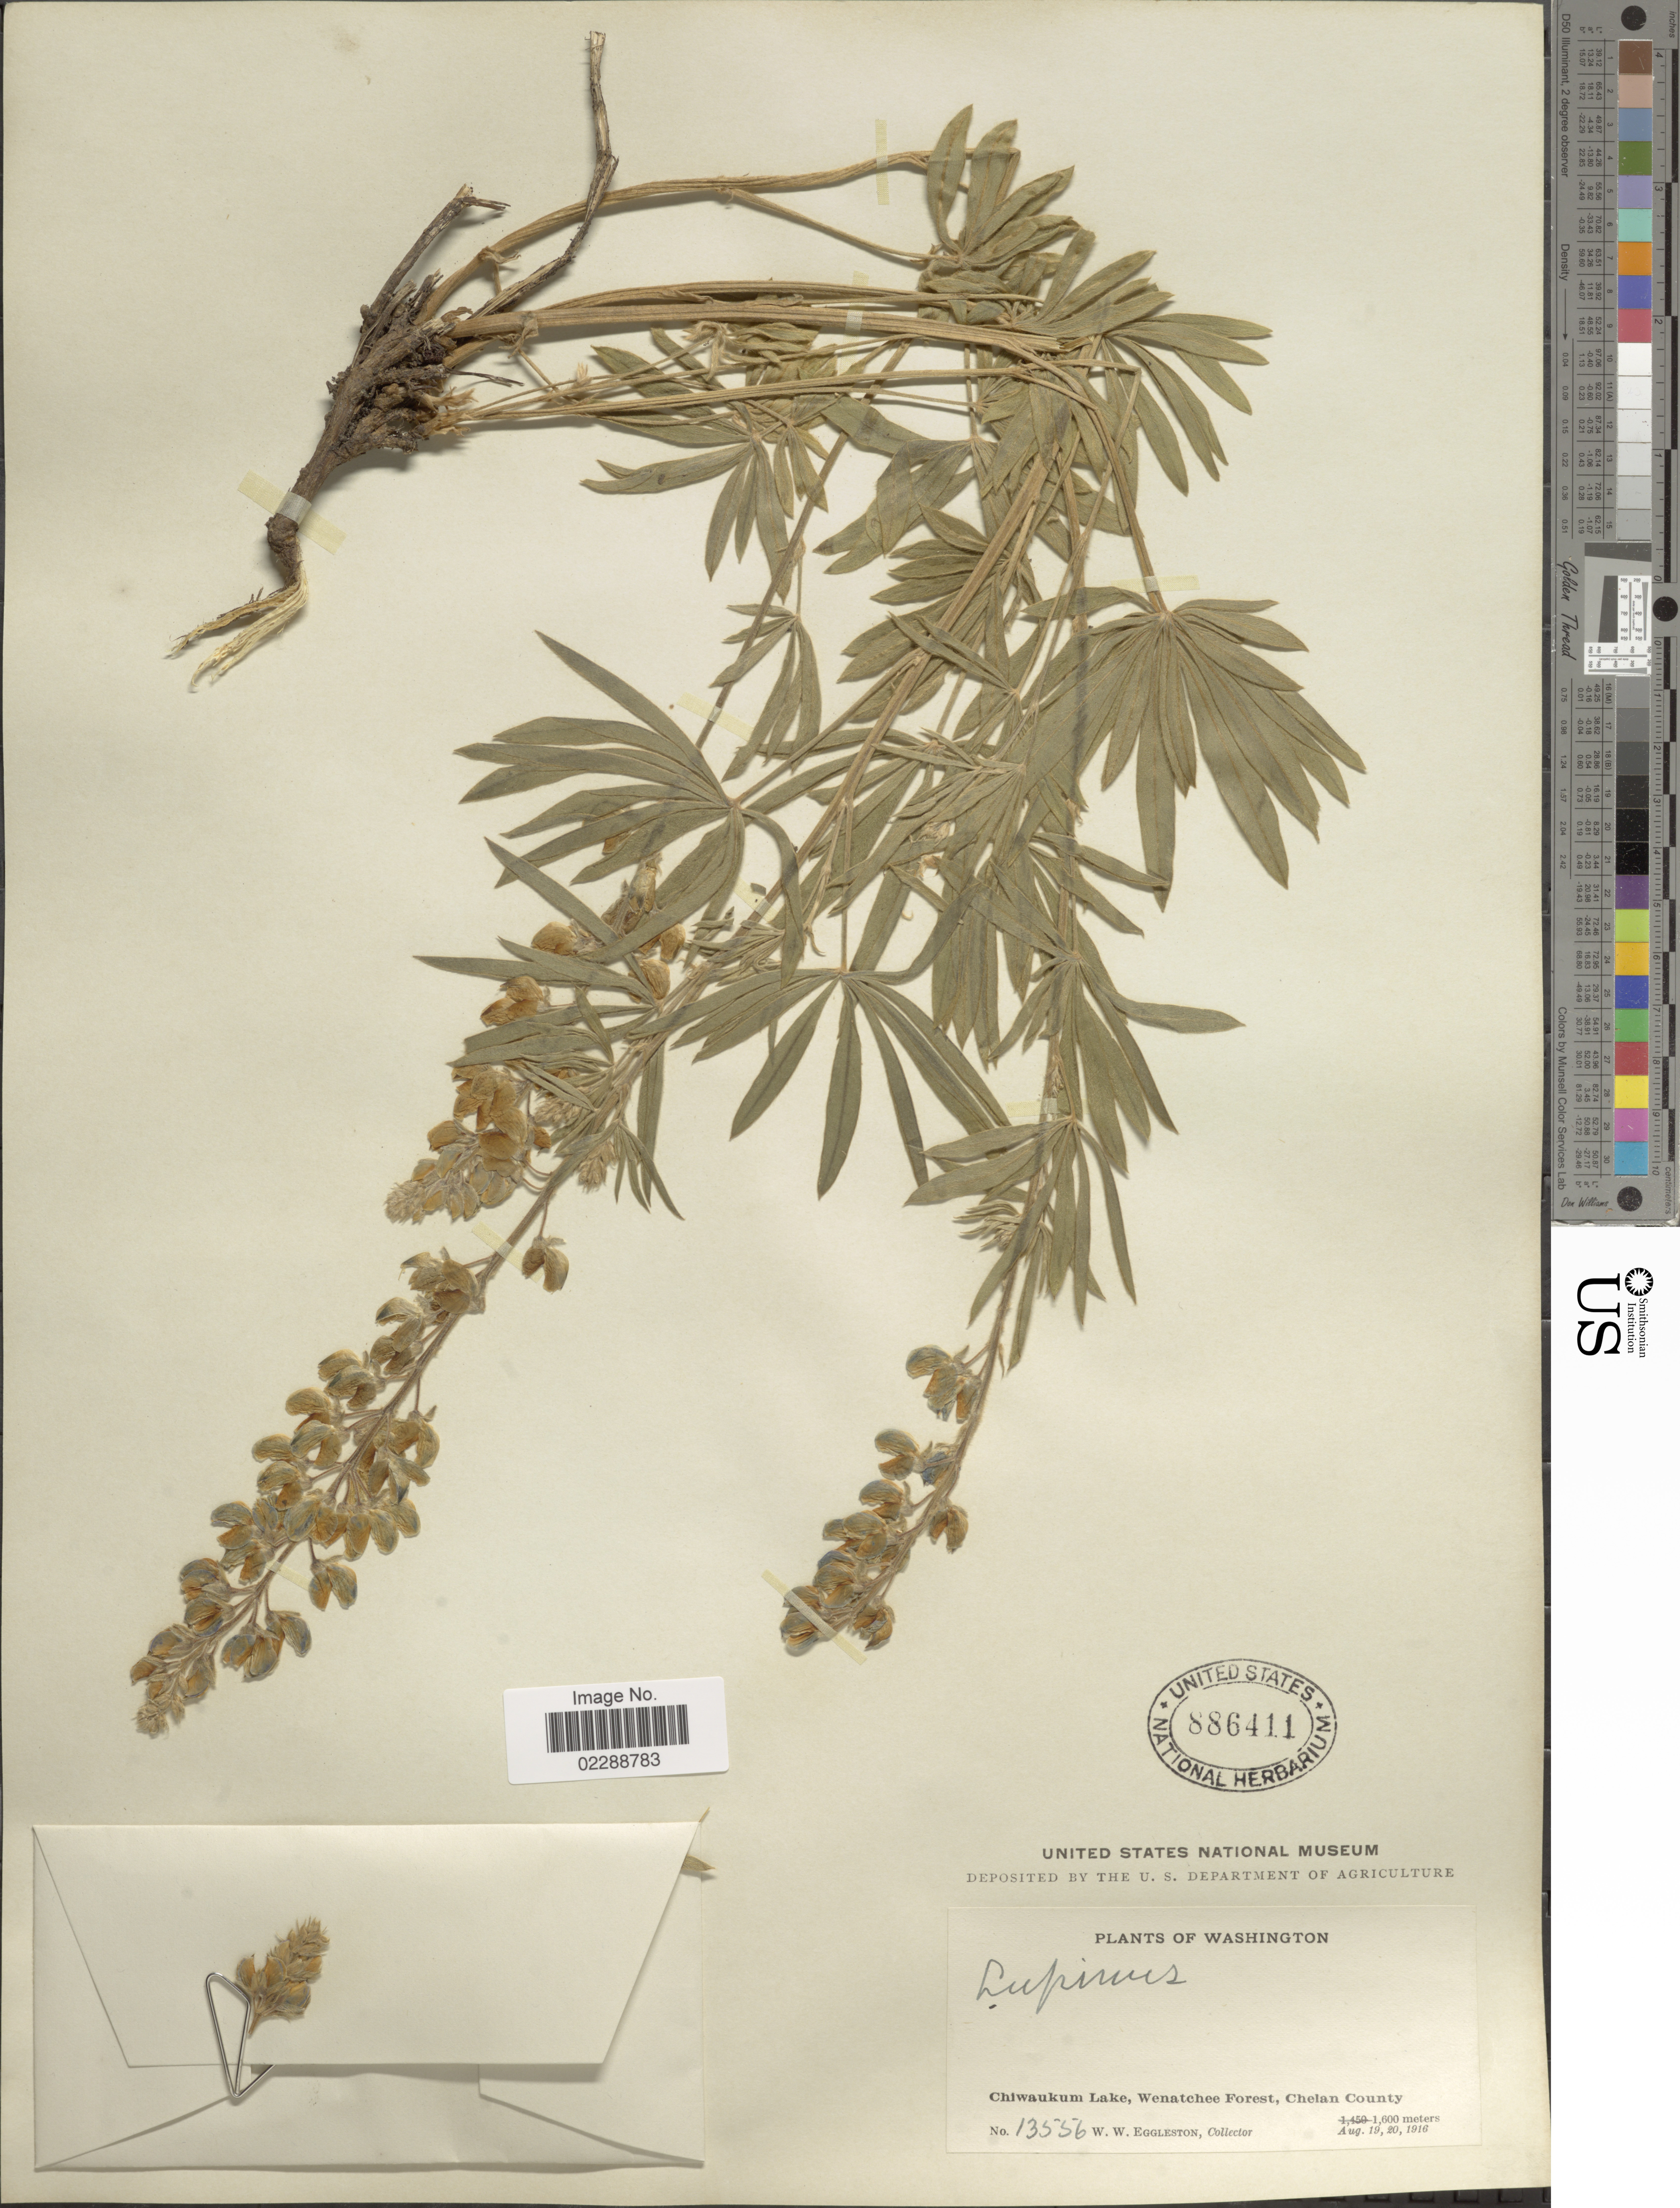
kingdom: Plantae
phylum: Tracheophyta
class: Magnoliopsida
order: Fabales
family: Fabaceae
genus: Lupinus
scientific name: Lupinus sp.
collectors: W. W. Eggleston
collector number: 13556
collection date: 1916-08-19/1916-08-20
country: United States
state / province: Washington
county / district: Chelan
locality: Chiwaukum Lake, Wentachee Forest, Chelan County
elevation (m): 1600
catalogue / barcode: US 886411